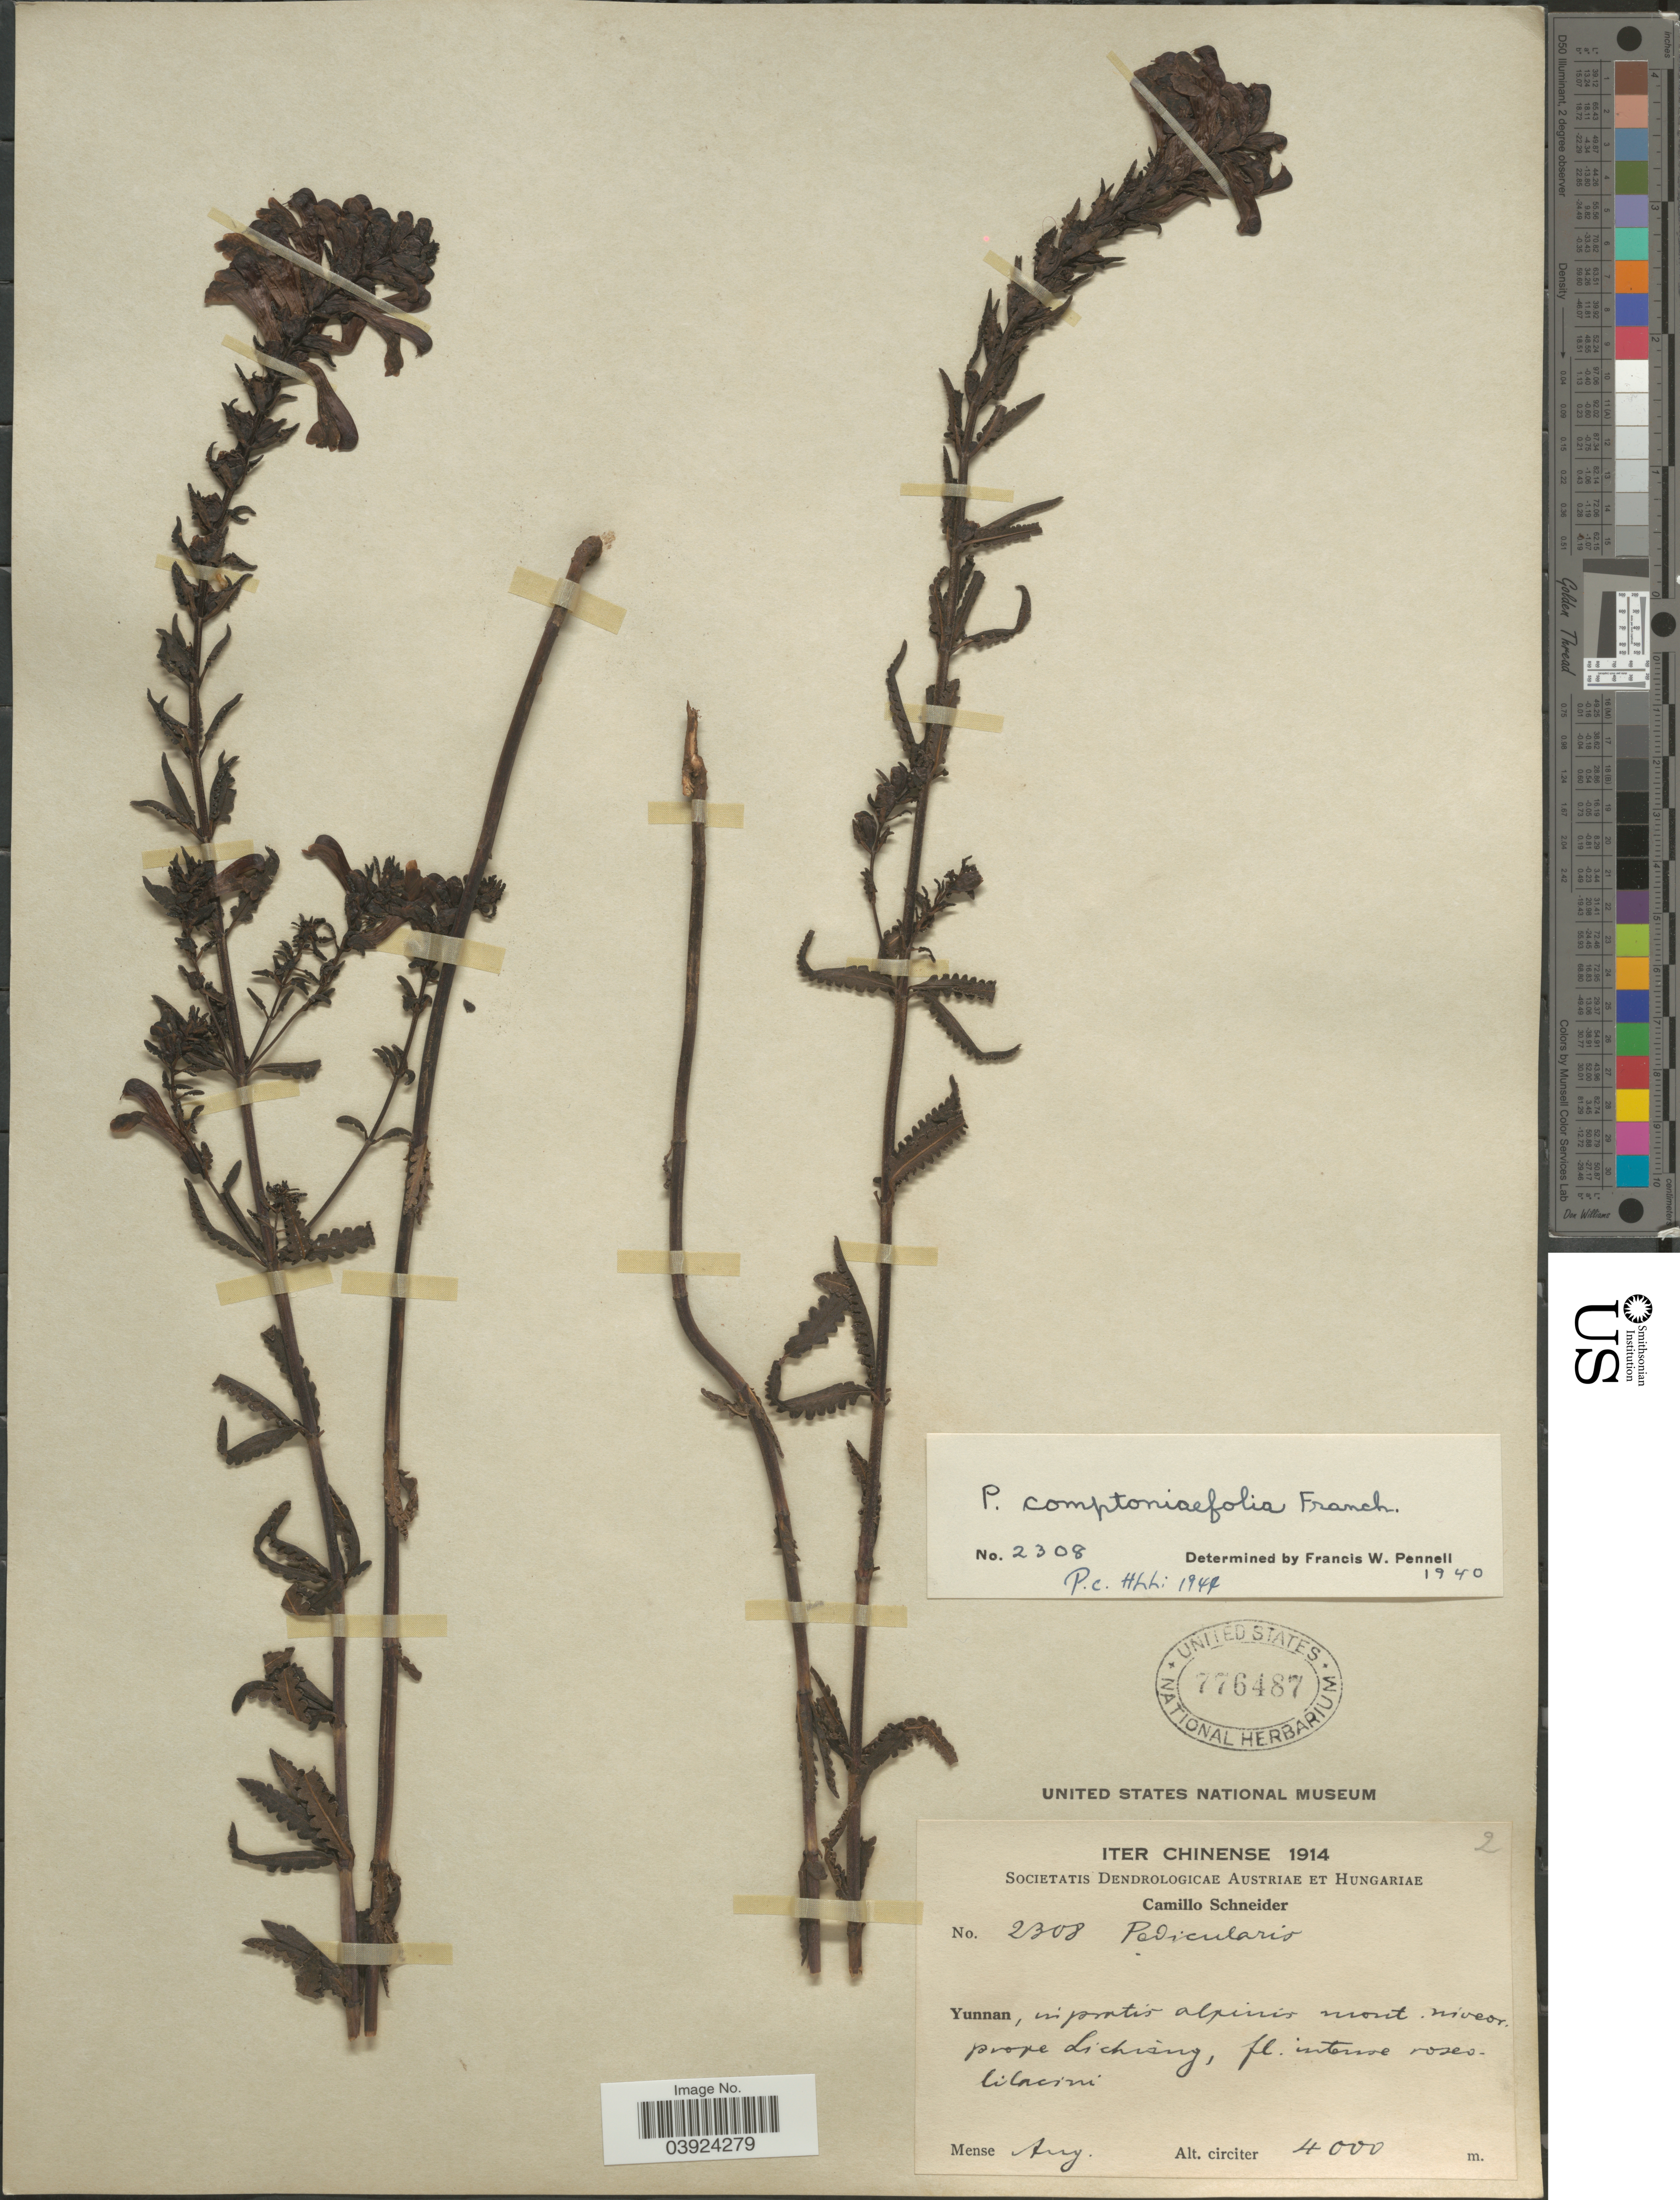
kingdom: Plantae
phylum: Tracheophyta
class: Magnoliopsida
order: Lamiales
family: Orobanchaceae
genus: Pedicularis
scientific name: Pedicularis comptoniaefolia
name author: Franch. ex Maxim.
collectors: C. K. Schneider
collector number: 2308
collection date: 1914-08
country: China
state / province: Yunnan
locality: In pratis alpinis mont. niveor prope Lichiang.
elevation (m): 4000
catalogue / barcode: US 776487